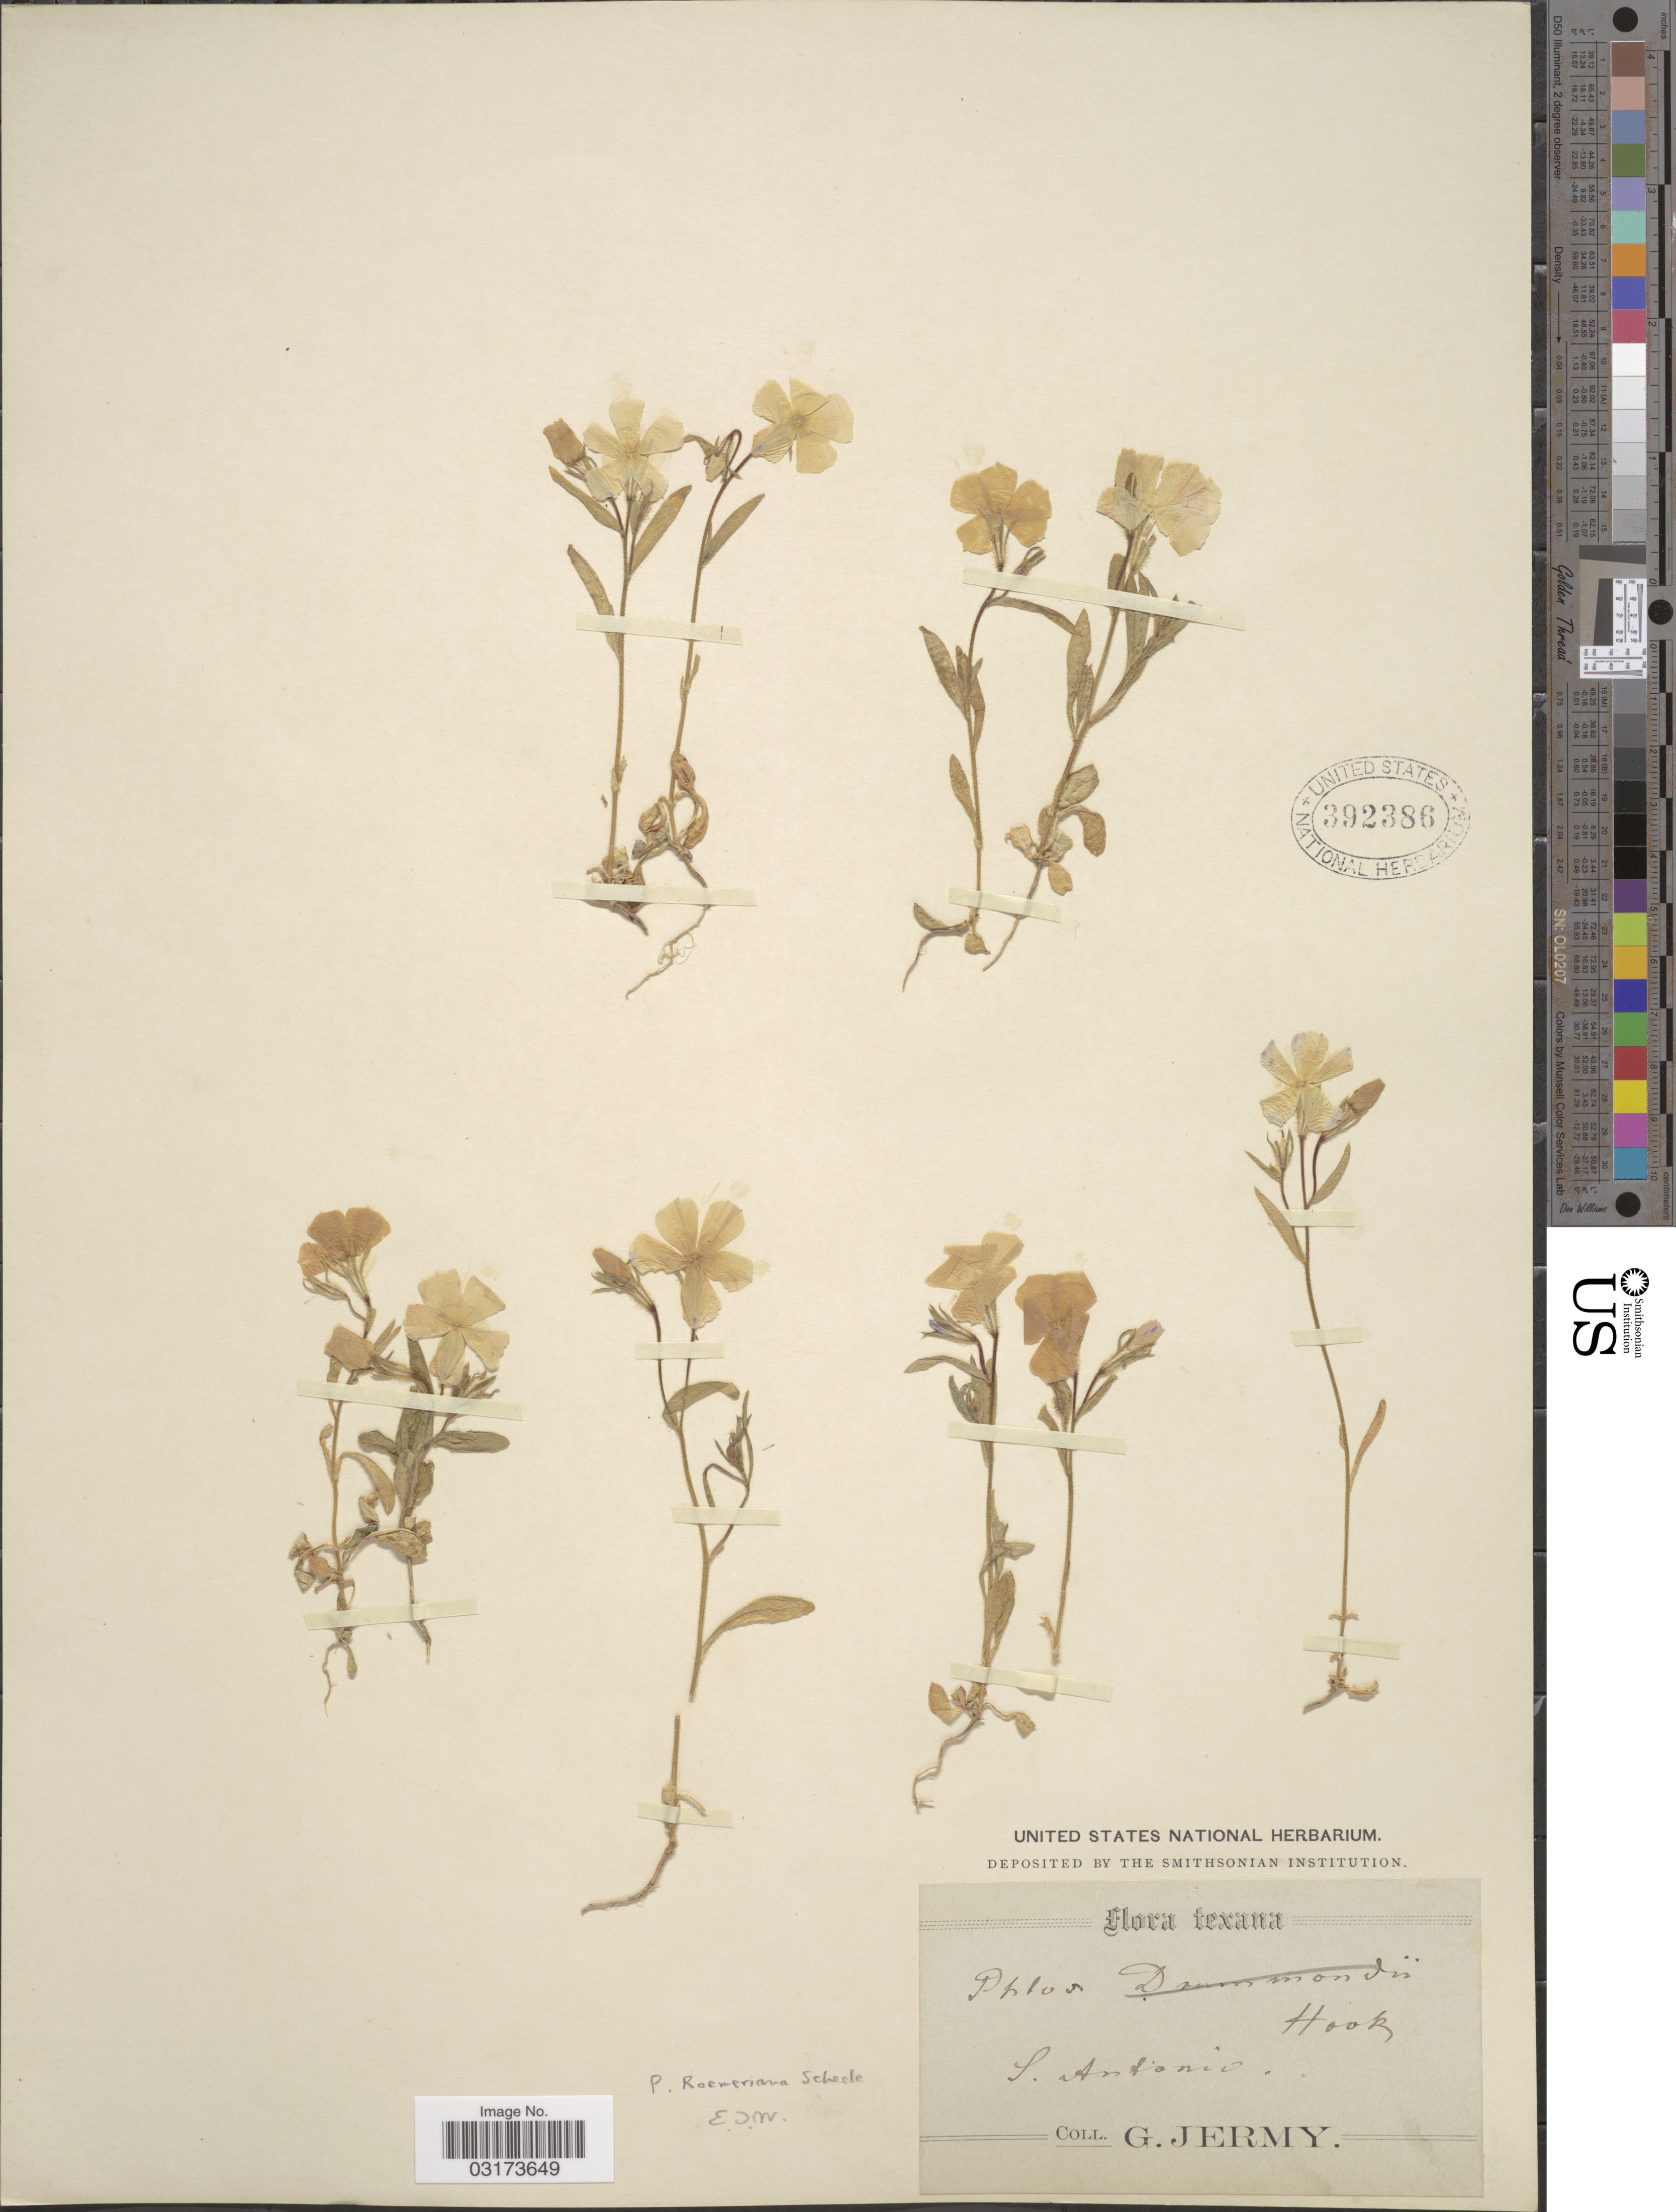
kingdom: Plantae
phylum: Tracheophyta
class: Magnoliopsida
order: Ericales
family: Polemoniaceae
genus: Phlox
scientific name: Phlox roemeriana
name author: Scheele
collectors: G. Jermy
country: United States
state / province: Texas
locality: S. Antonio.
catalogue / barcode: US 392386